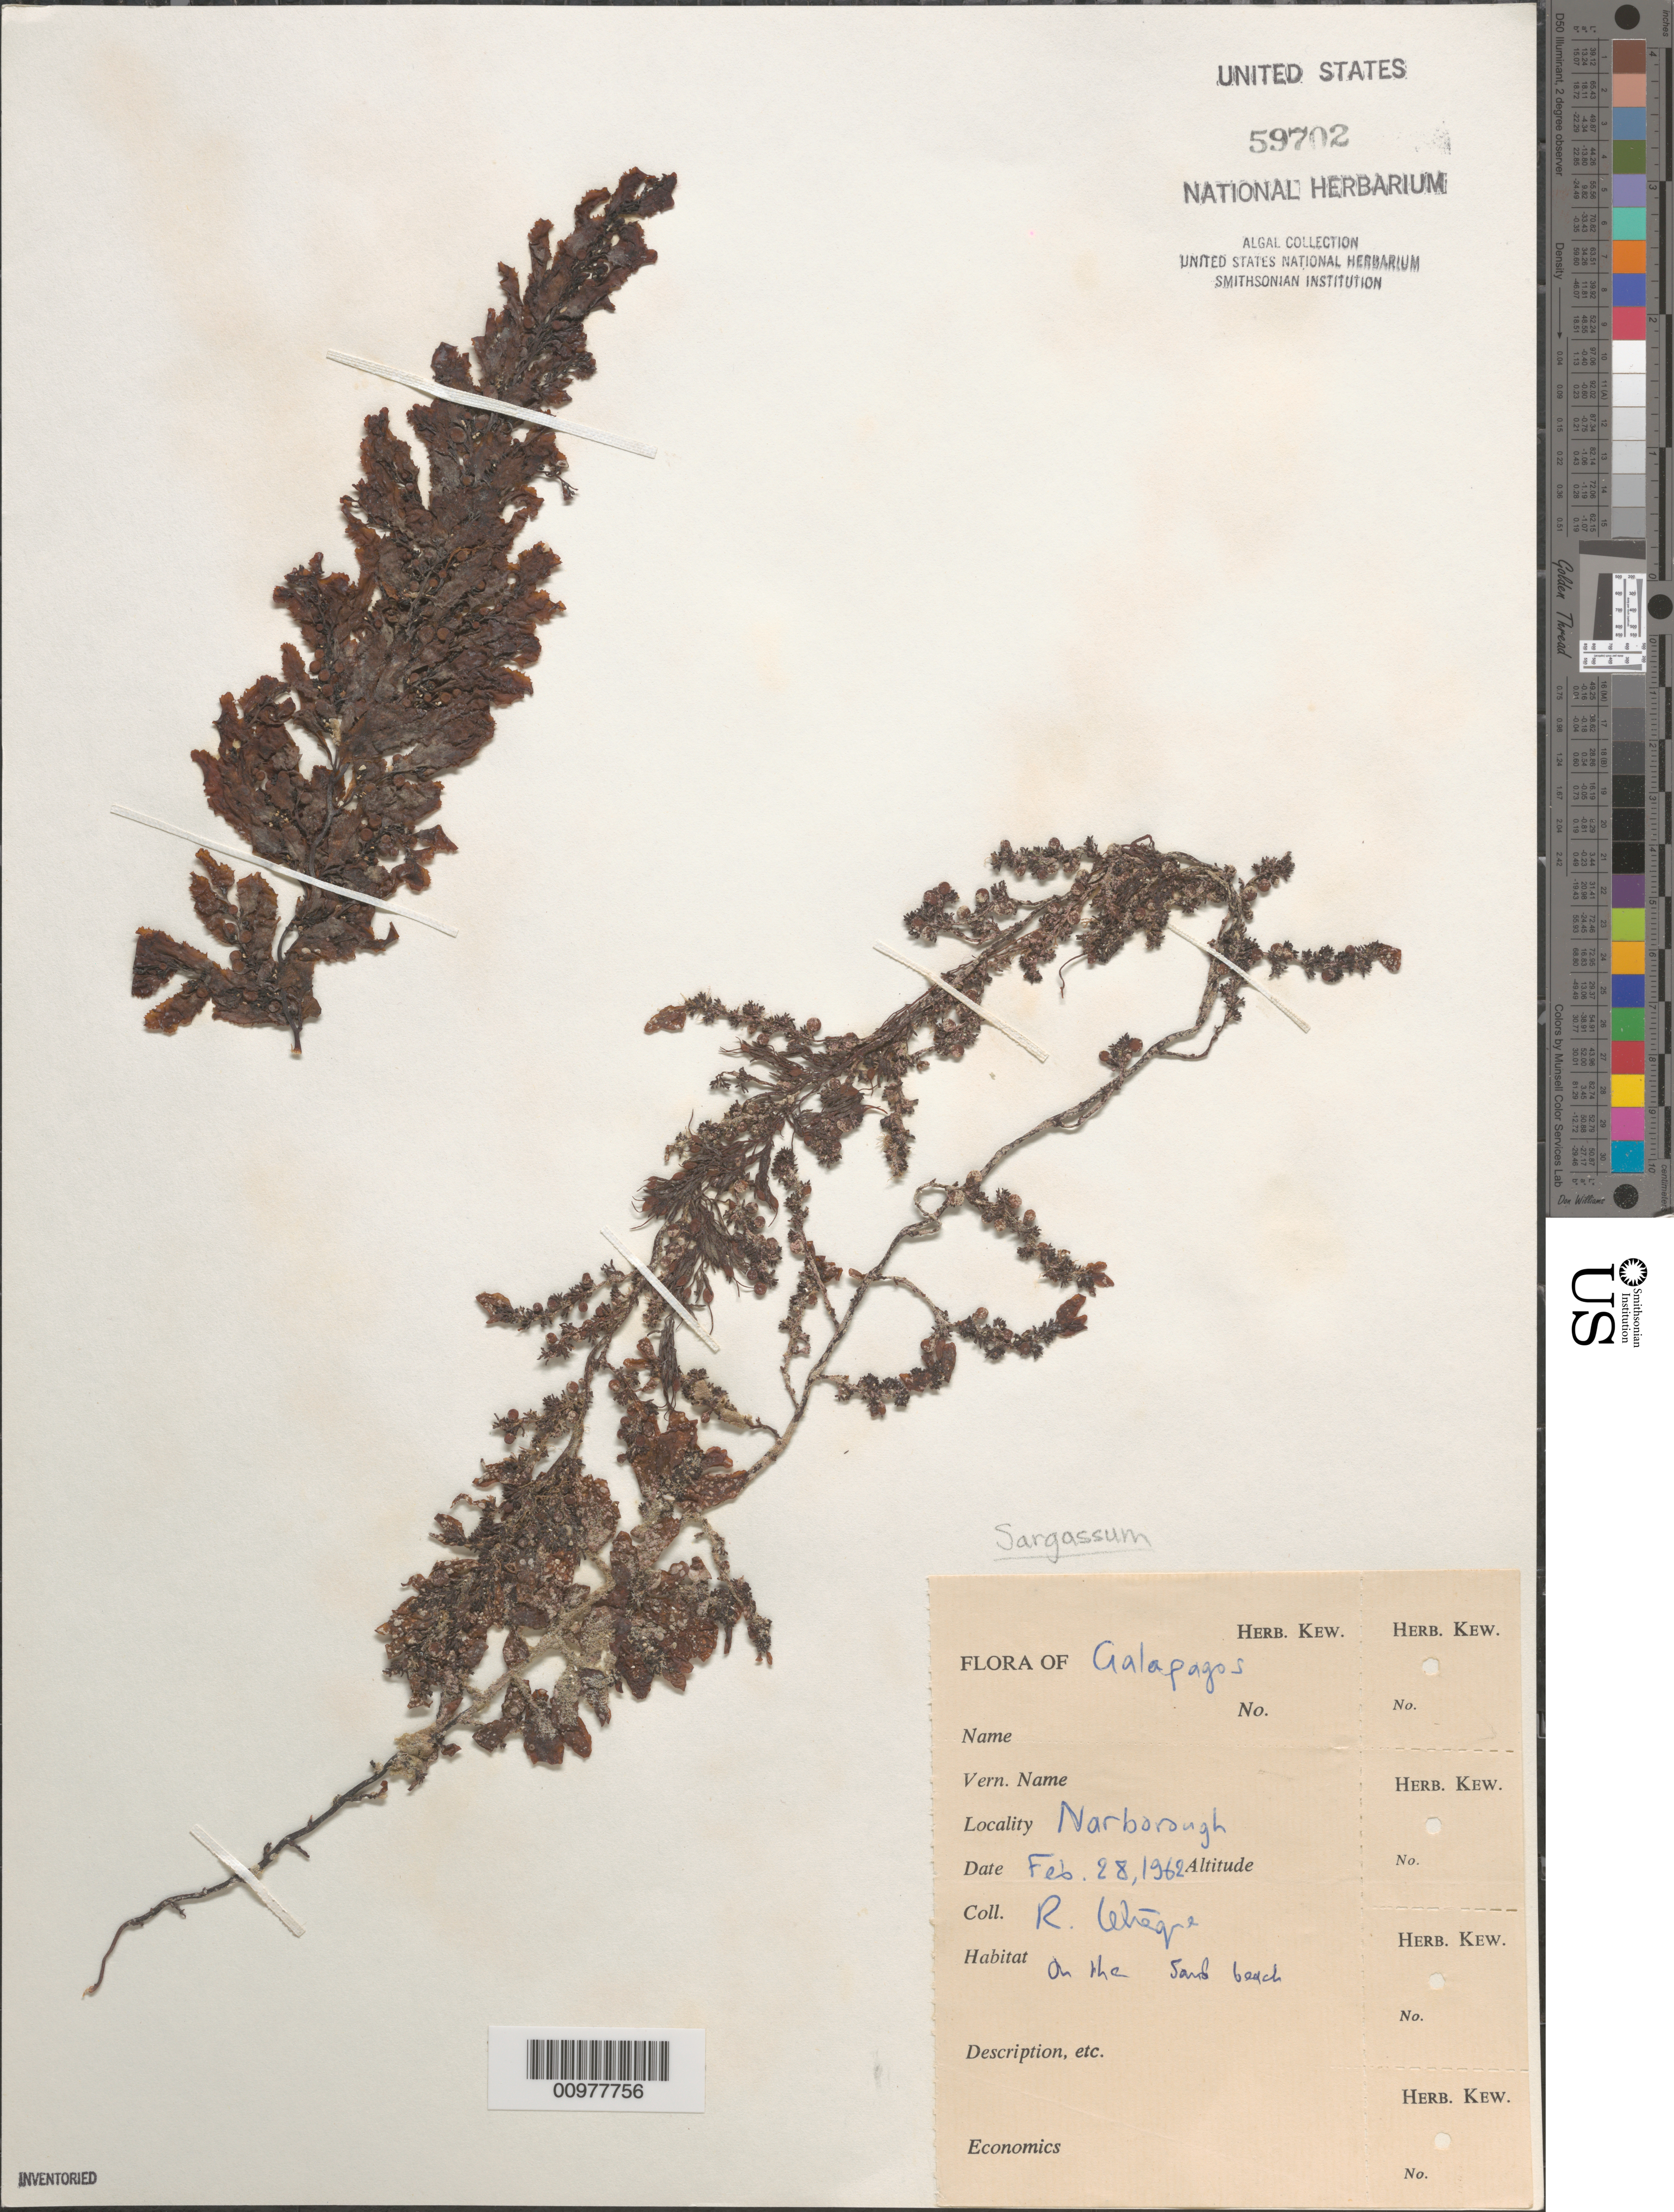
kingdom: Chromista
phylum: Ochrophyta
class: Phaeophyceae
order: Fucales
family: Sargassaceae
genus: Sargassum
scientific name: Sargassum sp.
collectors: R. Lebeque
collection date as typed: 28 Feb 1962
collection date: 1962-02-28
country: Ecuador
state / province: Colón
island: Fernandina [Narborough]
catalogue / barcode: US 59702